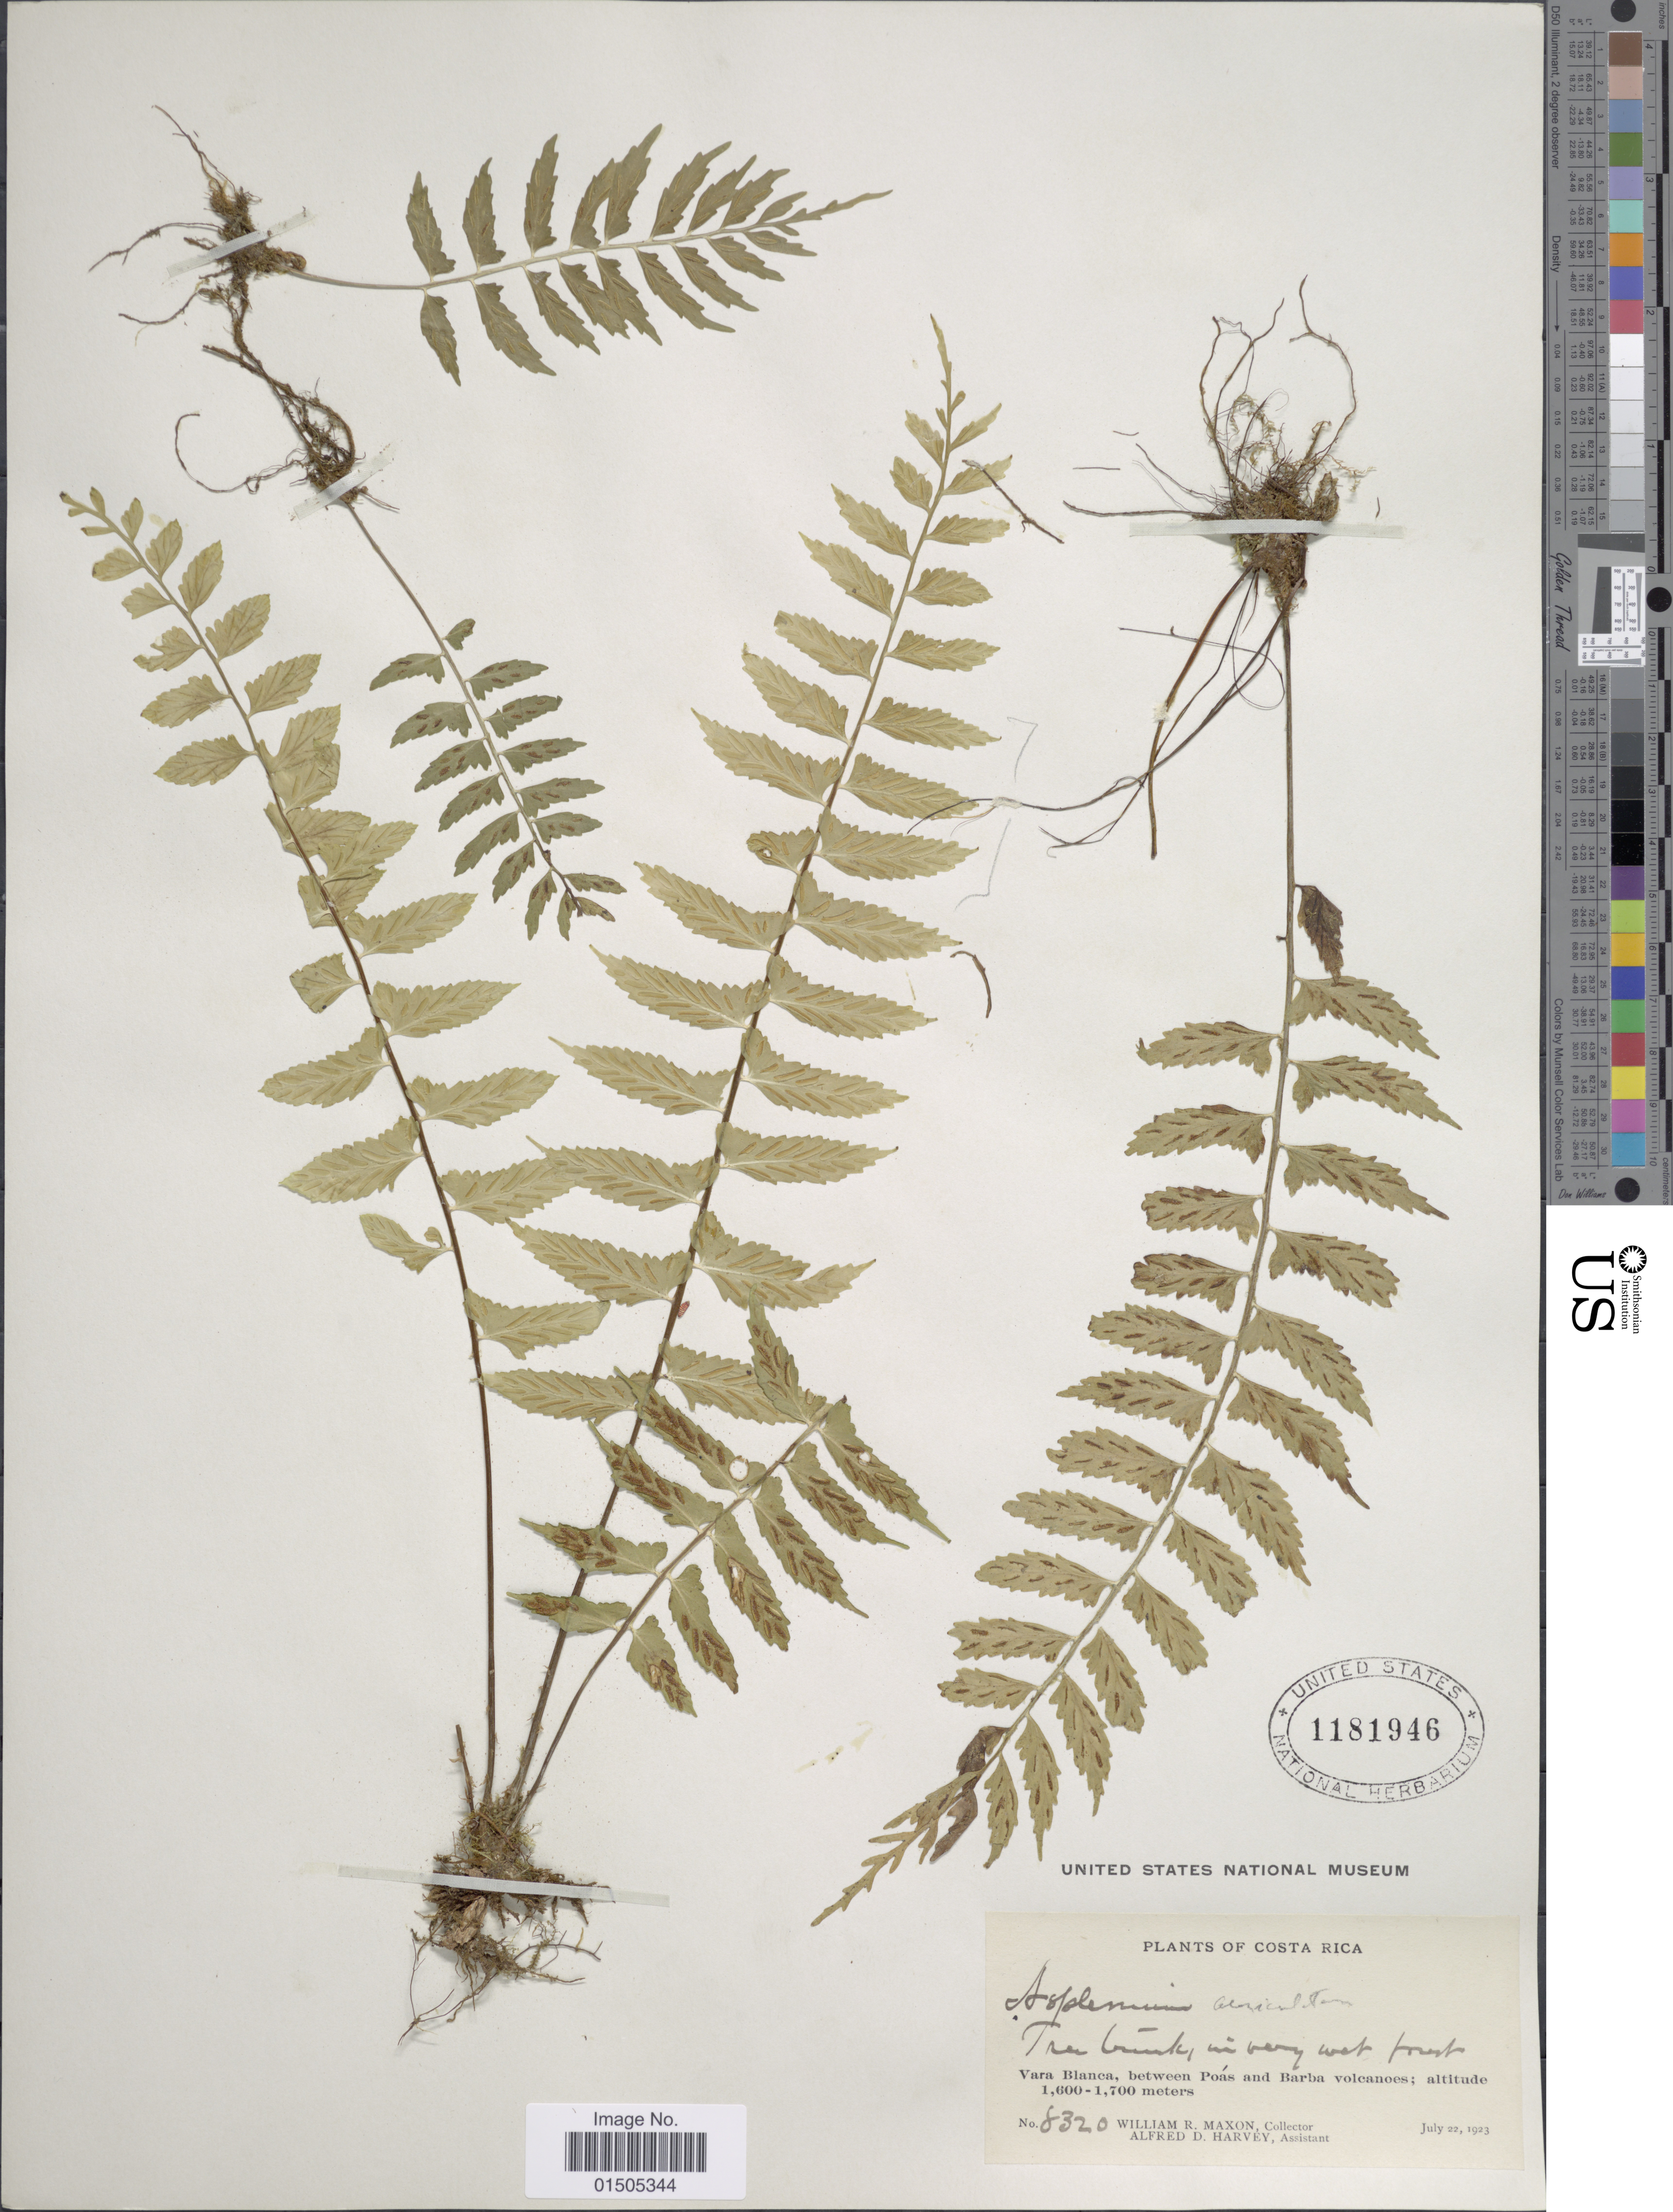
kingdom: Plantae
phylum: Tracheophyta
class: Polypodiopsida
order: Polypodiales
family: Aspleniaceae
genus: Asplenium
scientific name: Asplenium auriculatum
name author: Sw.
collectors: W. R. Maxon & A. D. Harvey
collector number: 8320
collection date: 1923-07-22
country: Costa Rica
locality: Vara Blanca, between Poás and Barba volcanoes.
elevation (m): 1600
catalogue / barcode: US 1181946